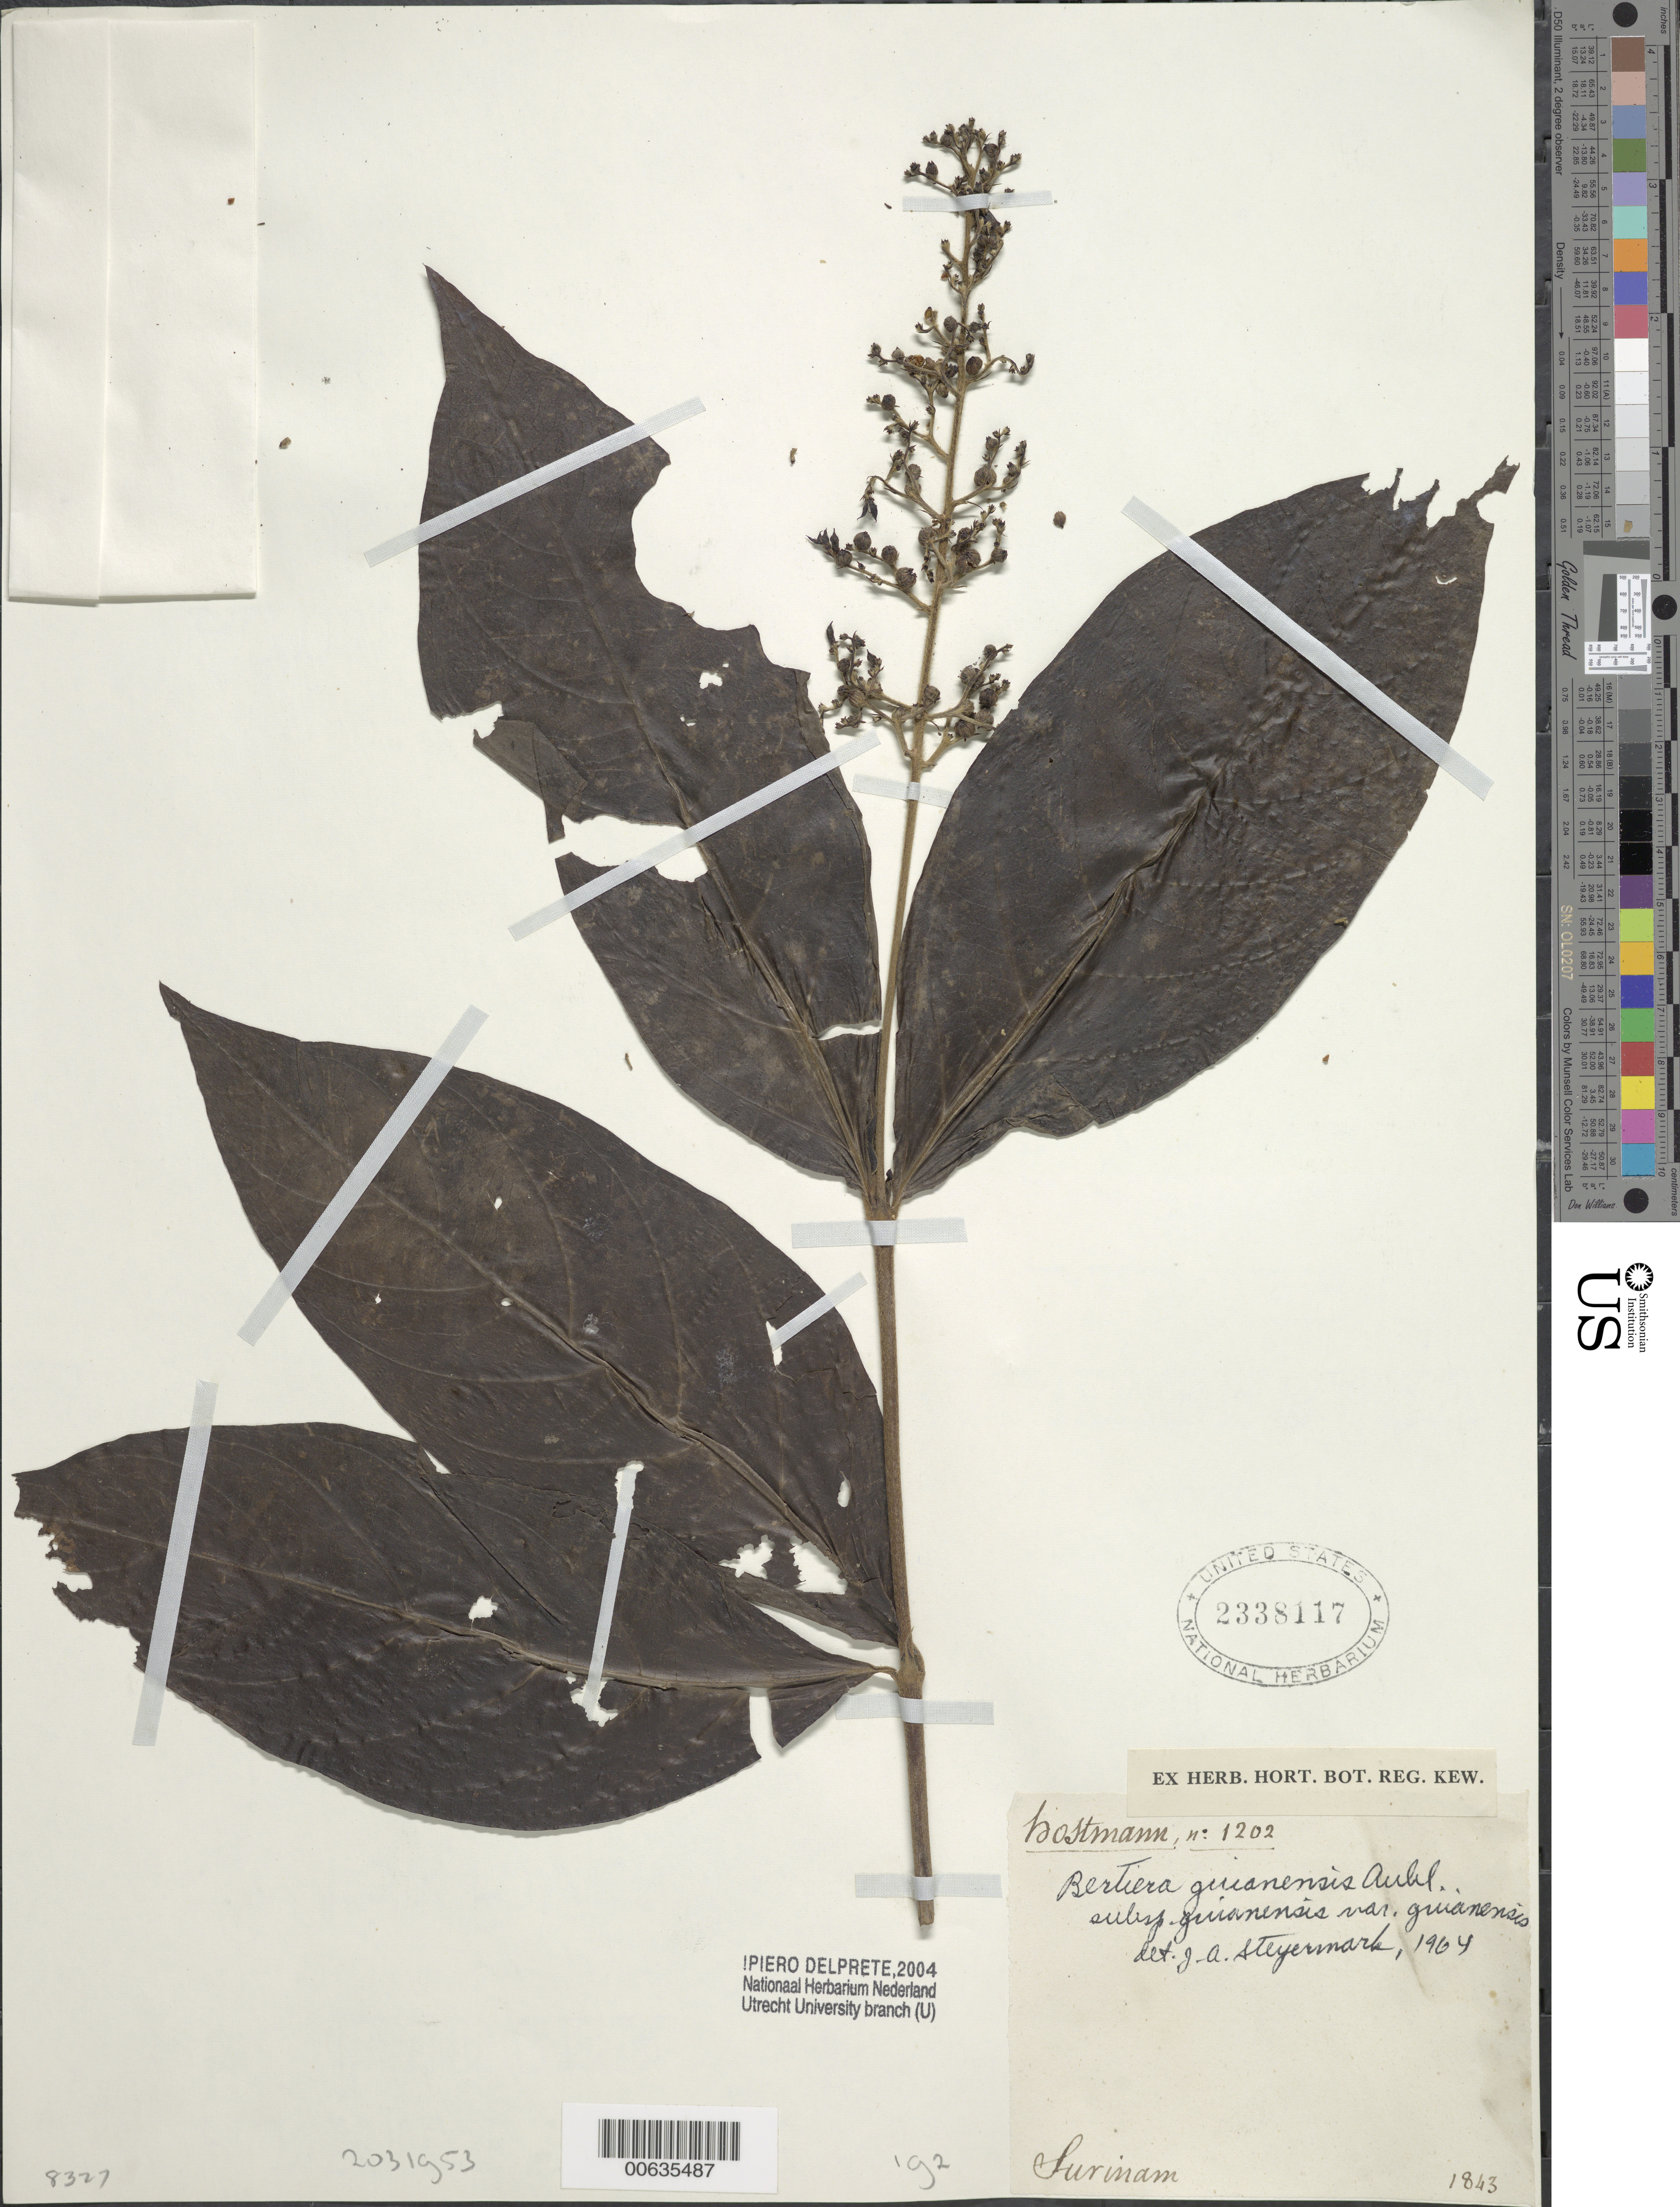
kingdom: Plantae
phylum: Tracheophyta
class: Magnoliopsida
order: Gentianales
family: Rubiaceae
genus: Bertiera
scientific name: Bertiera guianensis var. guianensis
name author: Aubl.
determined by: Steyermark, Julian A., (VEN)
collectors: F. Hostmann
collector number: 1202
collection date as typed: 1843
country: Suriname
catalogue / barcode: US 2338117